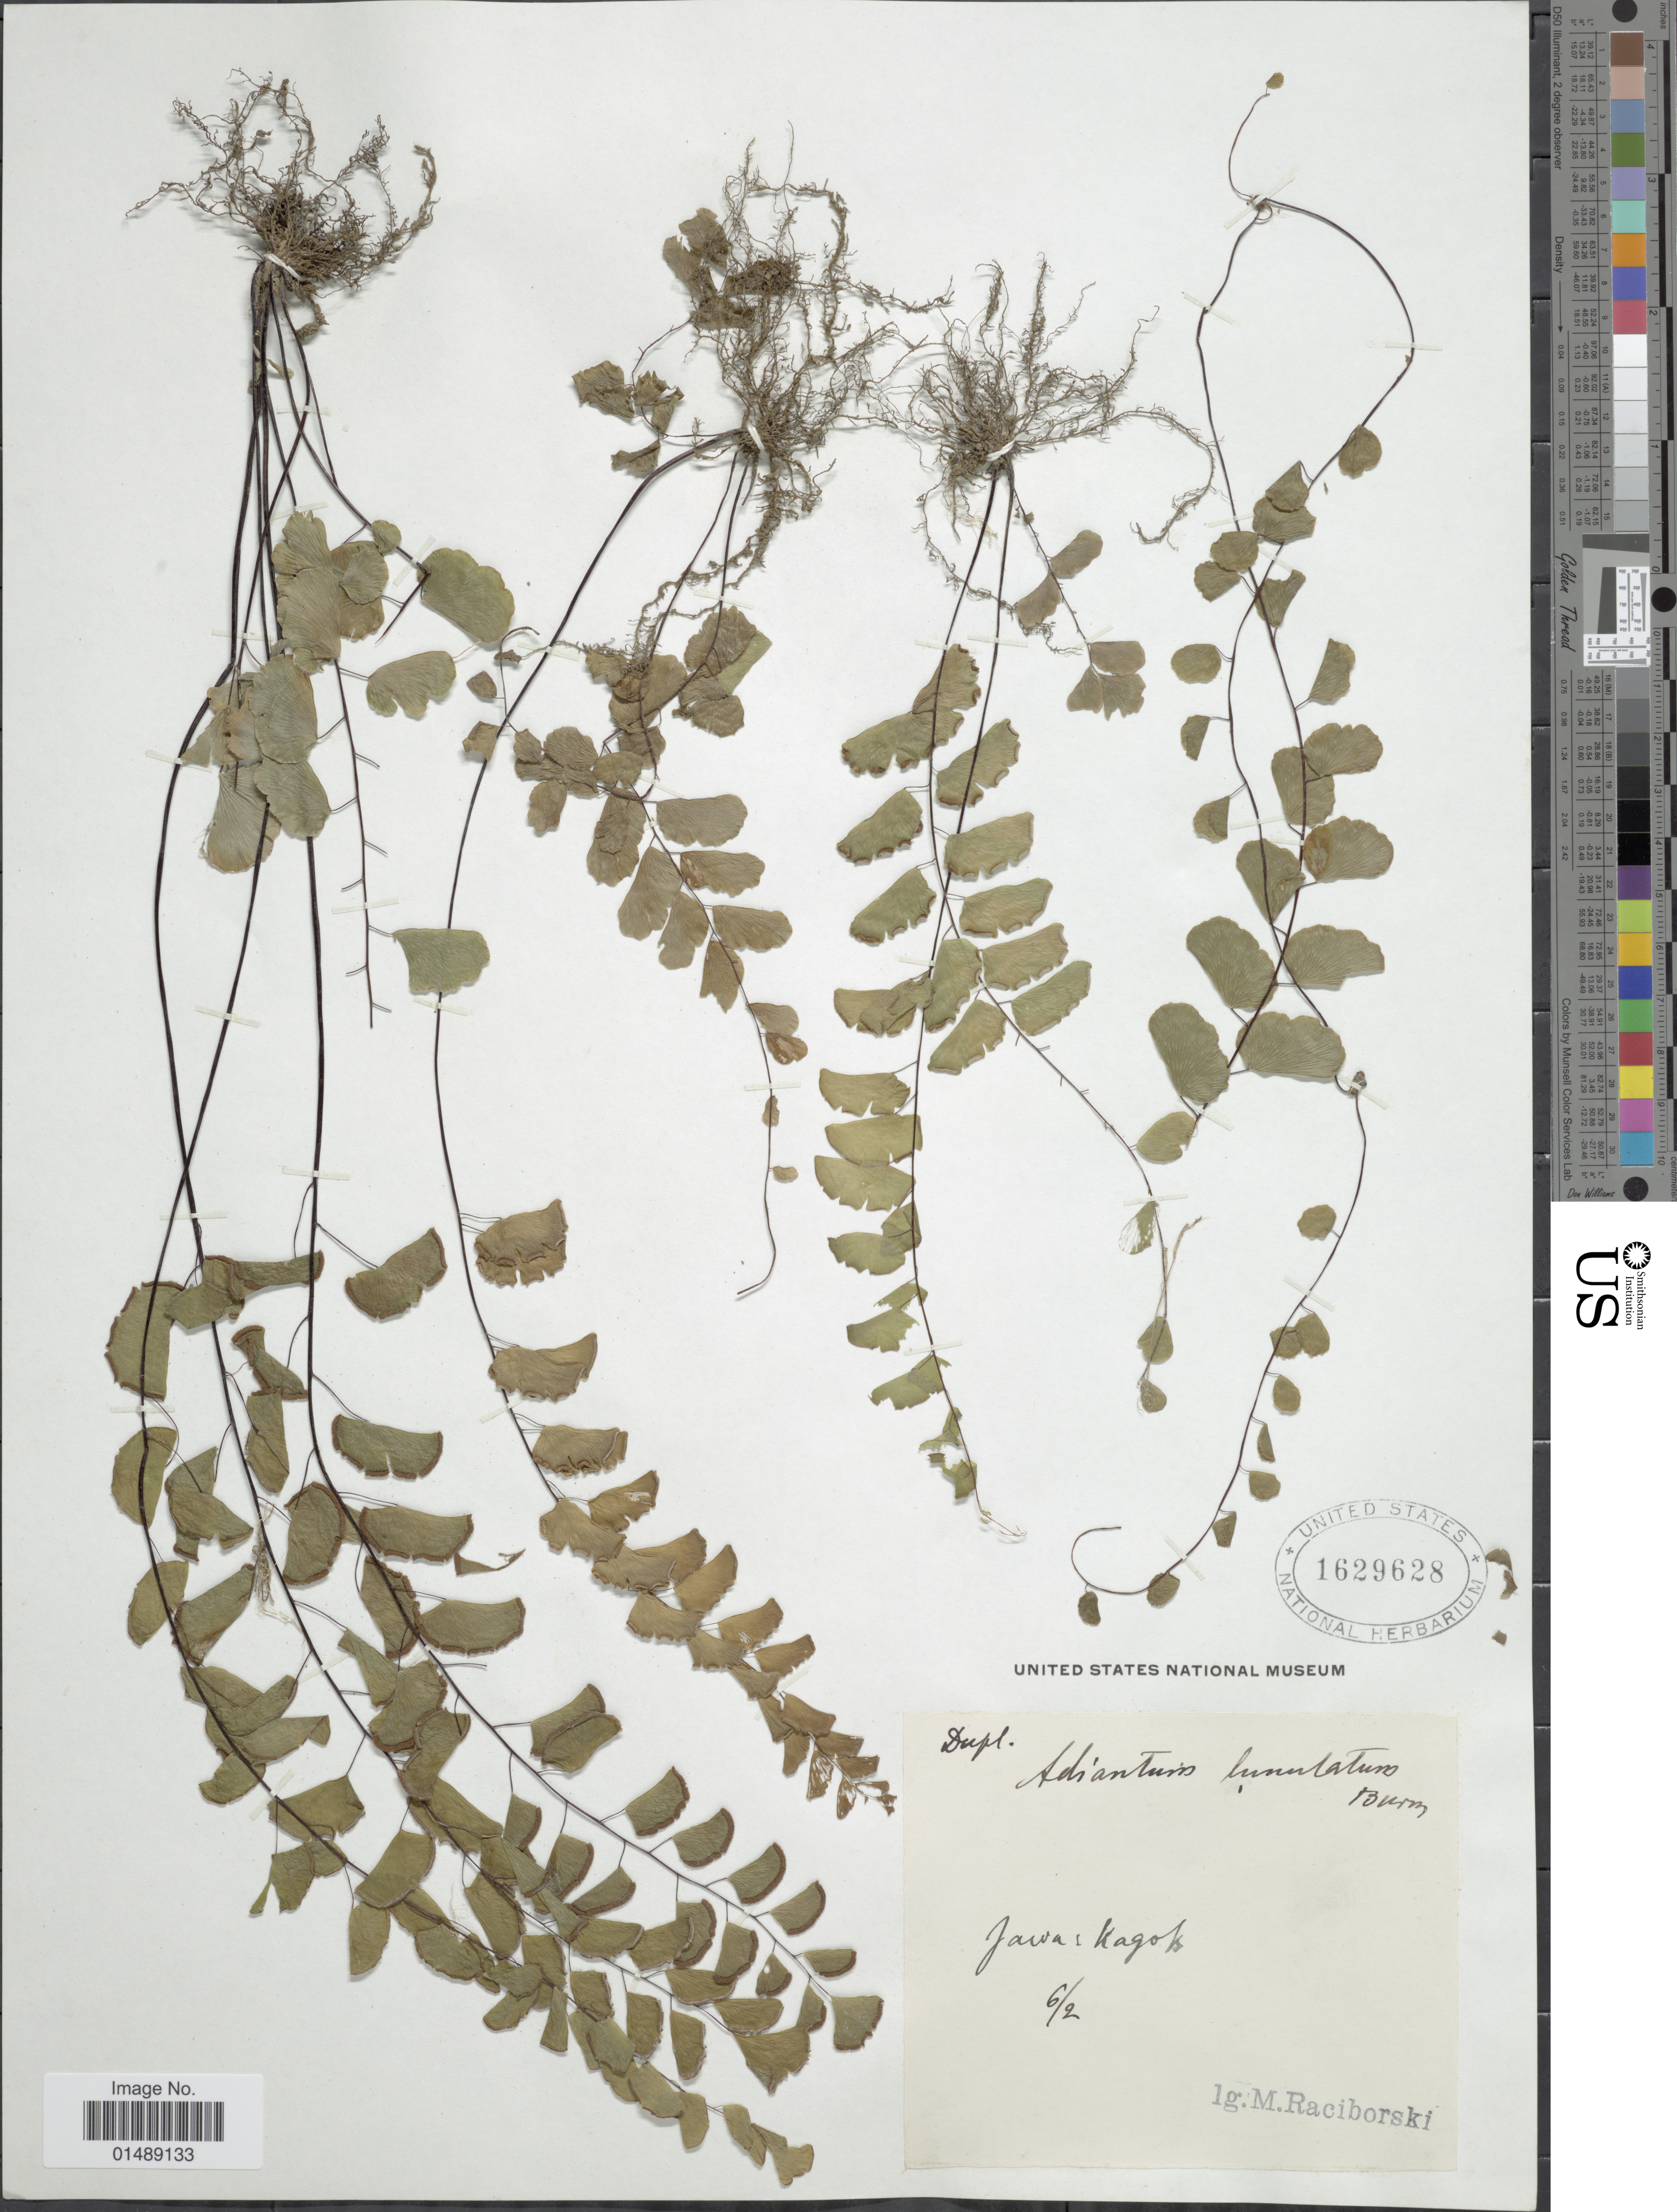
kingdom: Plantae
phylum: Tracheophyta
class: Polypodiopsida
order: Polypodiales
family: Pteridaceae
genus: Adiantum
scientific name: Adiantum philippense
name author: L.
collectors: M. Raciborski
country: Indonesia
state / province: Java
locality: Java, Kagok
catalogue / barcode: US 1629628